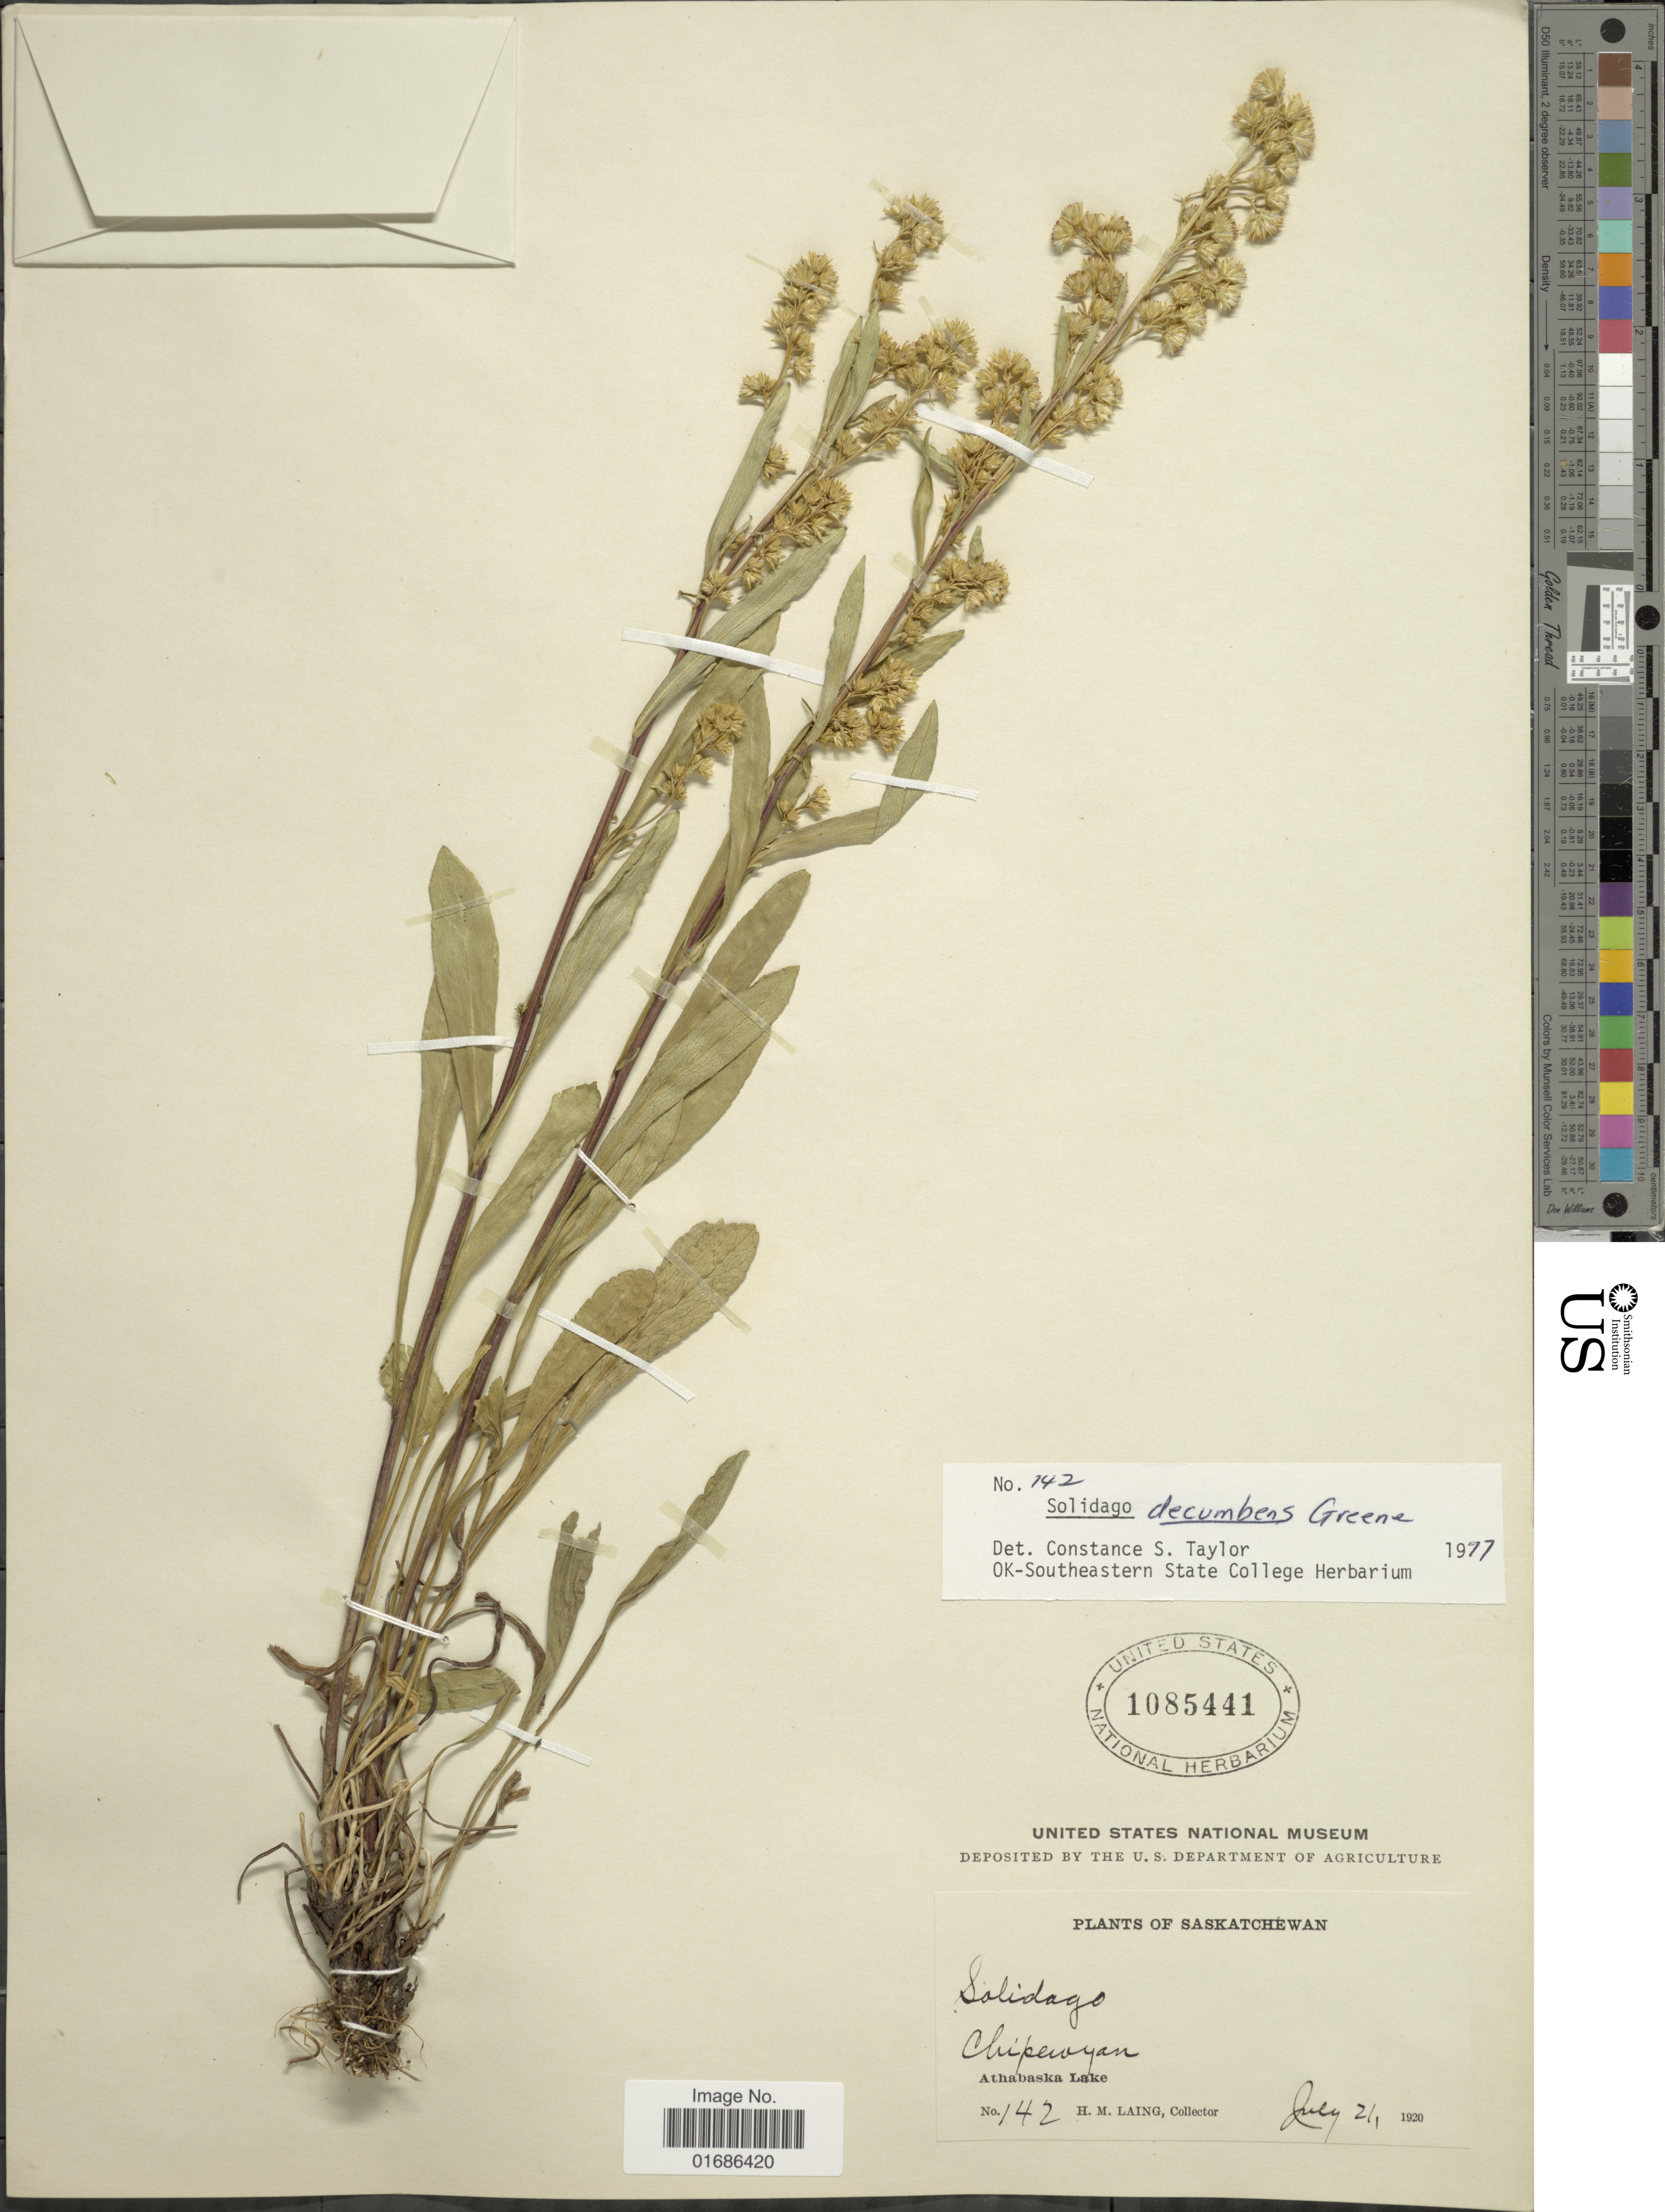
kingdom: Plantae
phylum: Tracheophyta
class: Magnoliopsida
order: Asterales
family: Asteraceae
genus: Solidago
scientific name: Solidago decumbens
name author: Greene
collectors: H. Laing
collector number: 142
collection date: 1920-07-21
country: Canada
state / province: Saskatchewan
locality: Chipewyan, Athabaska Lake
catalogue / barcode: US 1085441